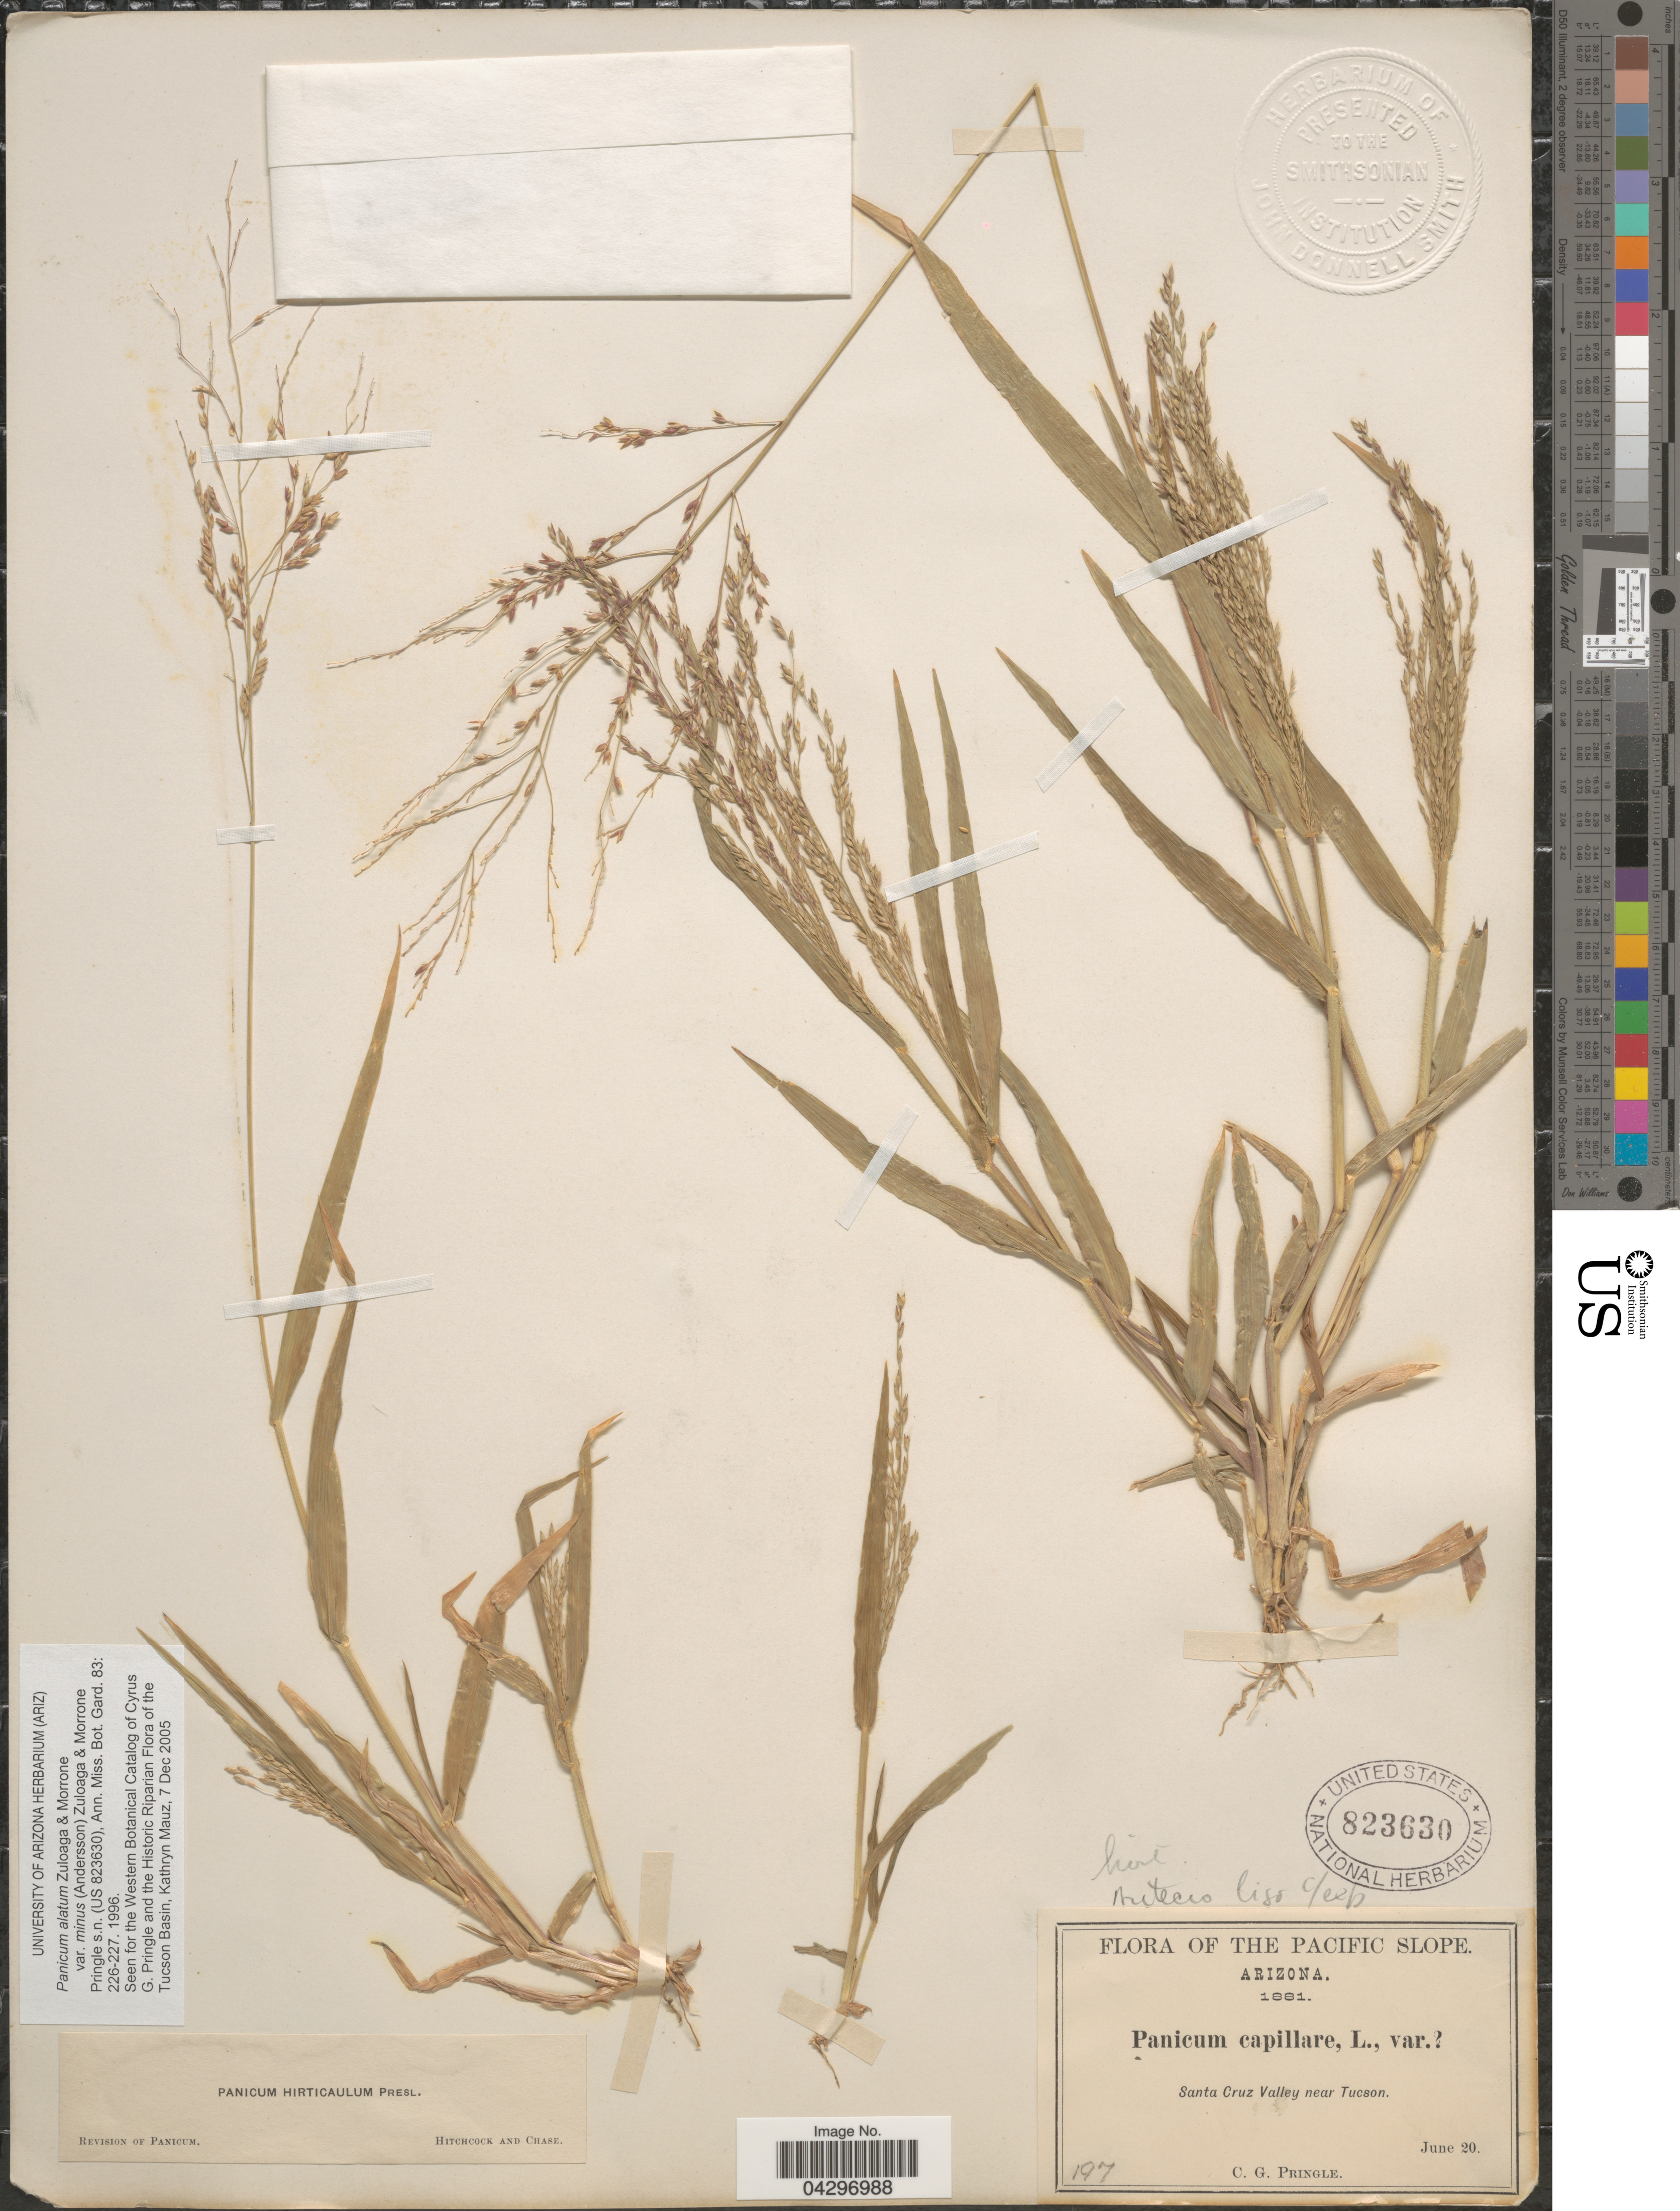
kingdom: Plantae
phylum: Tracheophyta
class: Liliopsida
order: Poales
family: Poaceae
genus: Panicum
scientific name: Panicum alatum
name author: Zuloaga & Morrone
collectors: C. G. Pringle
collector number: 197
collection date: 1881-06-20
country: United States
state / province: Arizona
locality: The Pacific Slope. Santa Cruz Valley near Tucson.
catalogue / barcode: US 823630